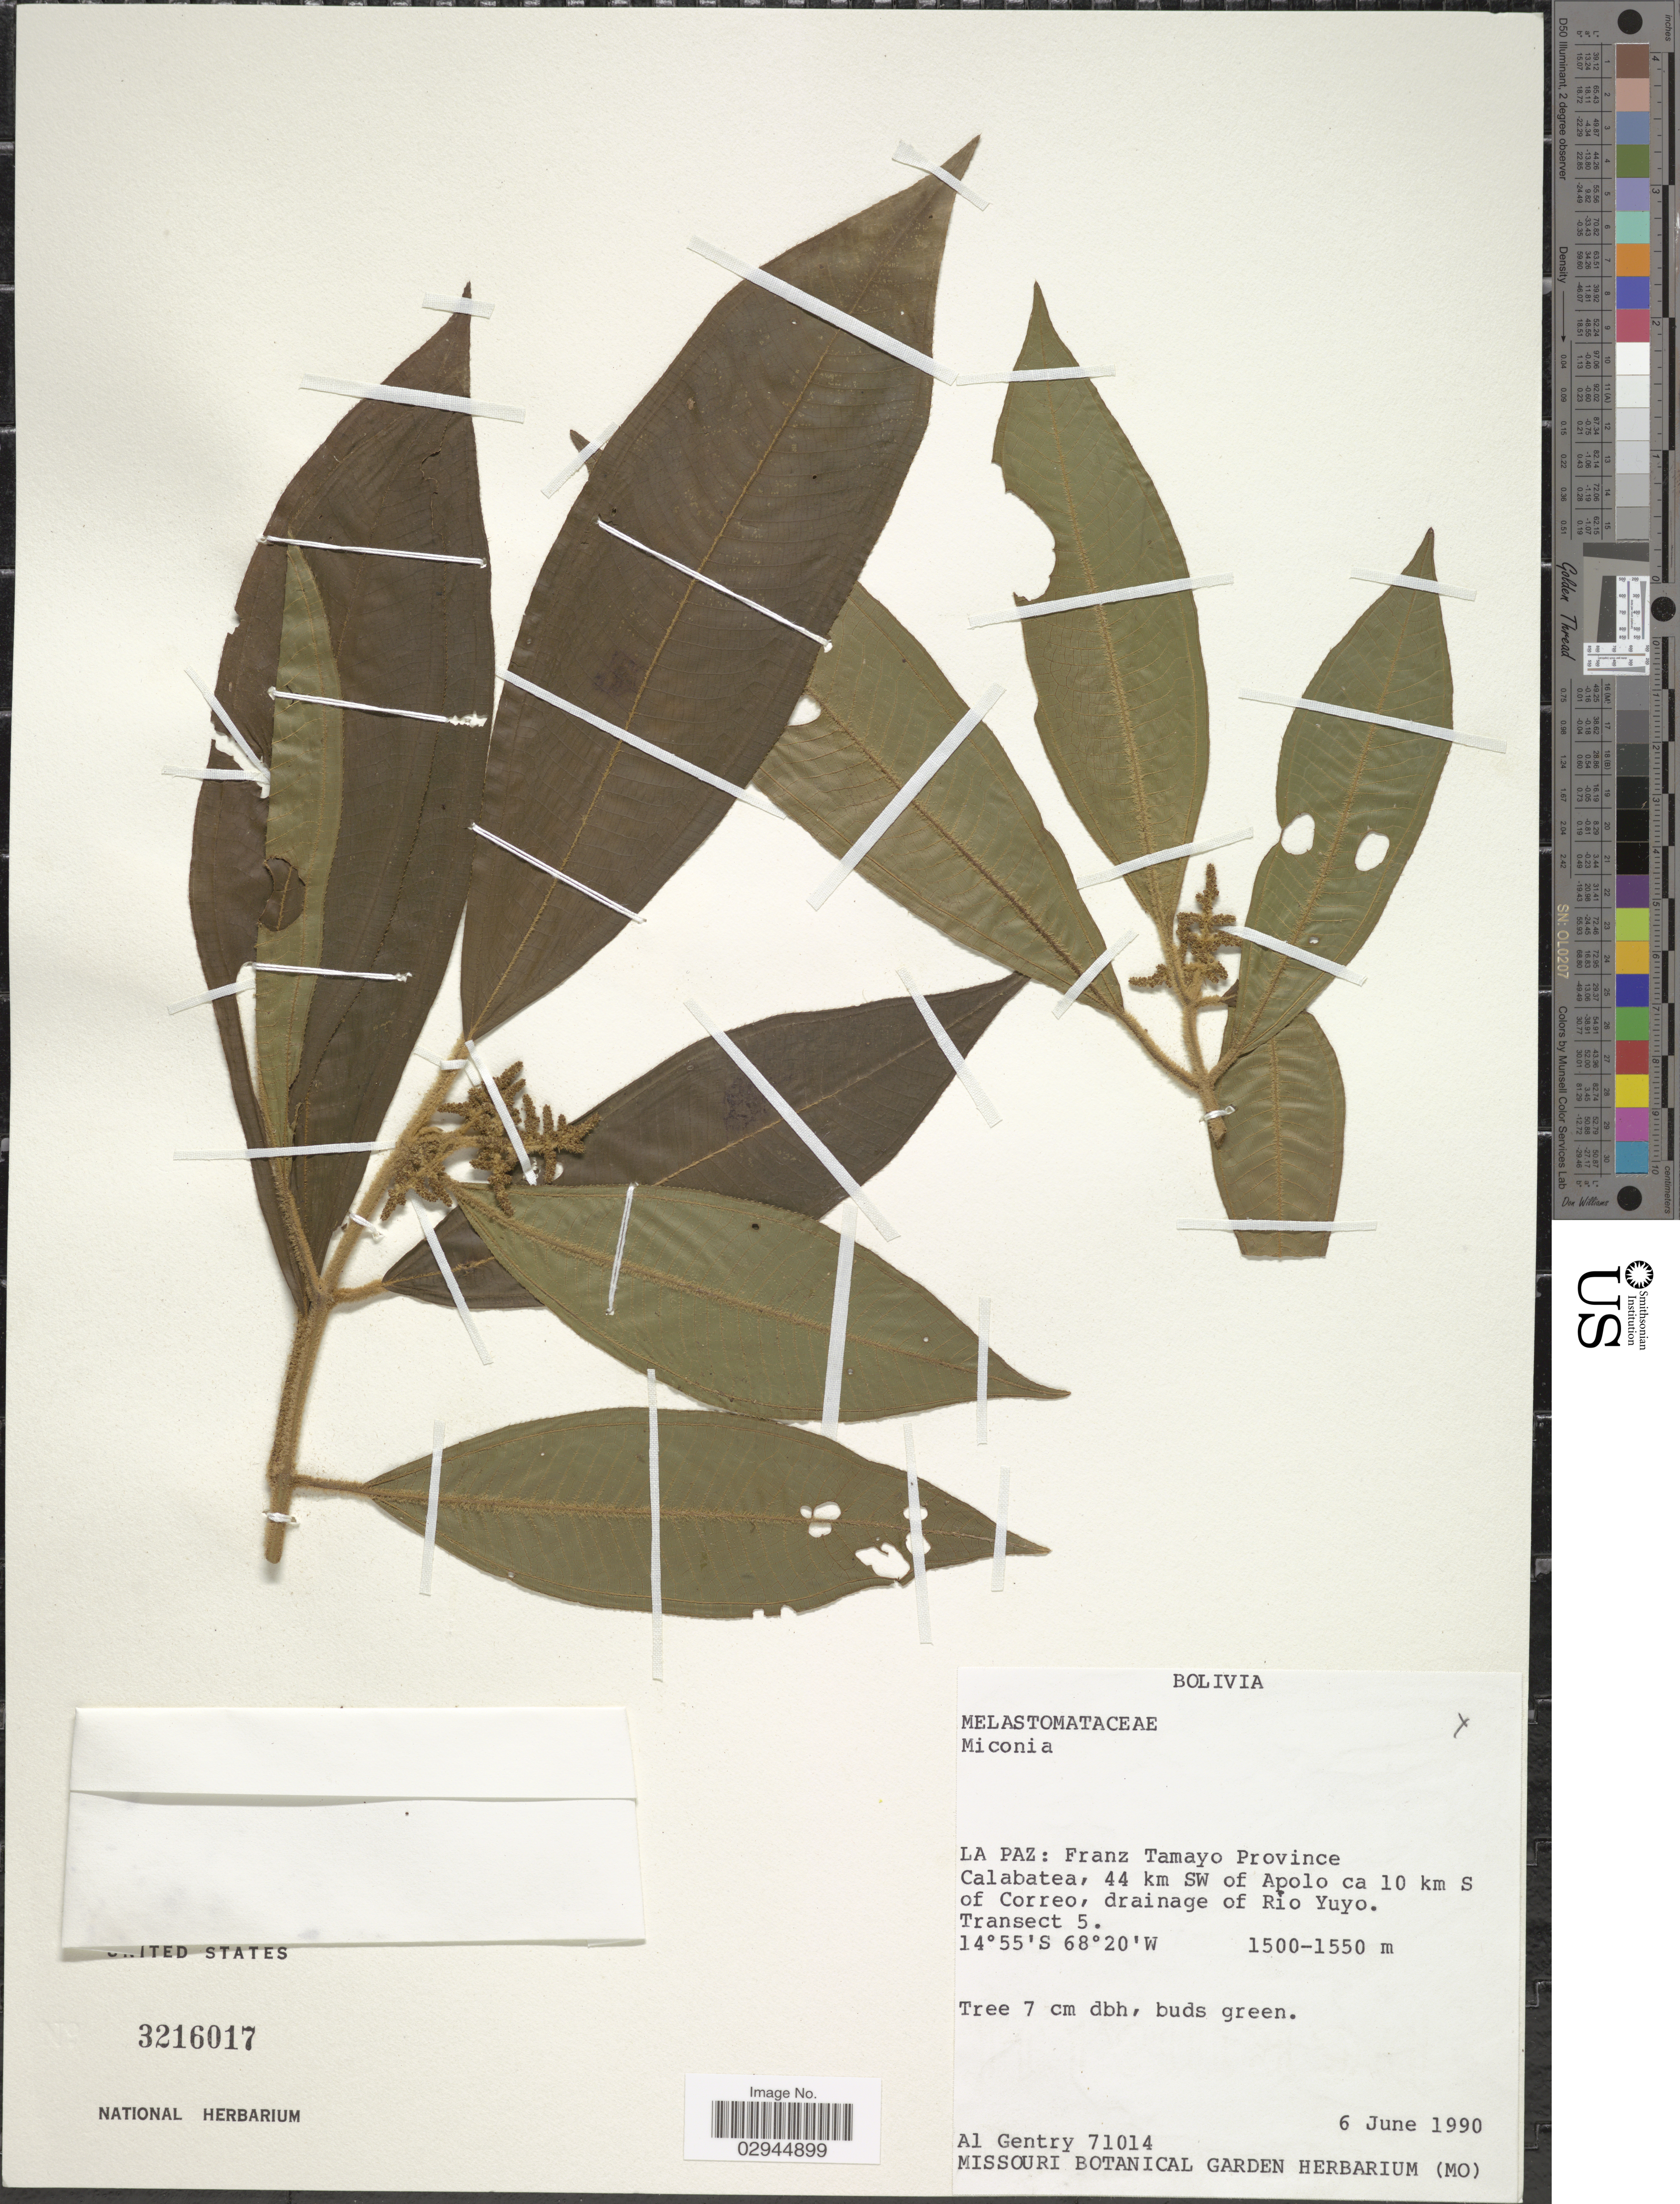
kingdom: Plantae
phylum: Tracheophyta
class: Magnoliopsida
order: Myrtales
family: Melastomataceae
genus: Miconia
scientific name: Miconia sp.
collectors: A. H. Gentry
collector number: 71014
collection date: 1990-06-06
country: Bolivia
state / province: La Paz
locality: Franz Tamayo Province Calabatea, 44 km SW of Apolo ca 10 km S of Correo, drainage of Río Yuyo. Transect 5.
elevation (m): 1500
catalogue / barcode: US 3216017